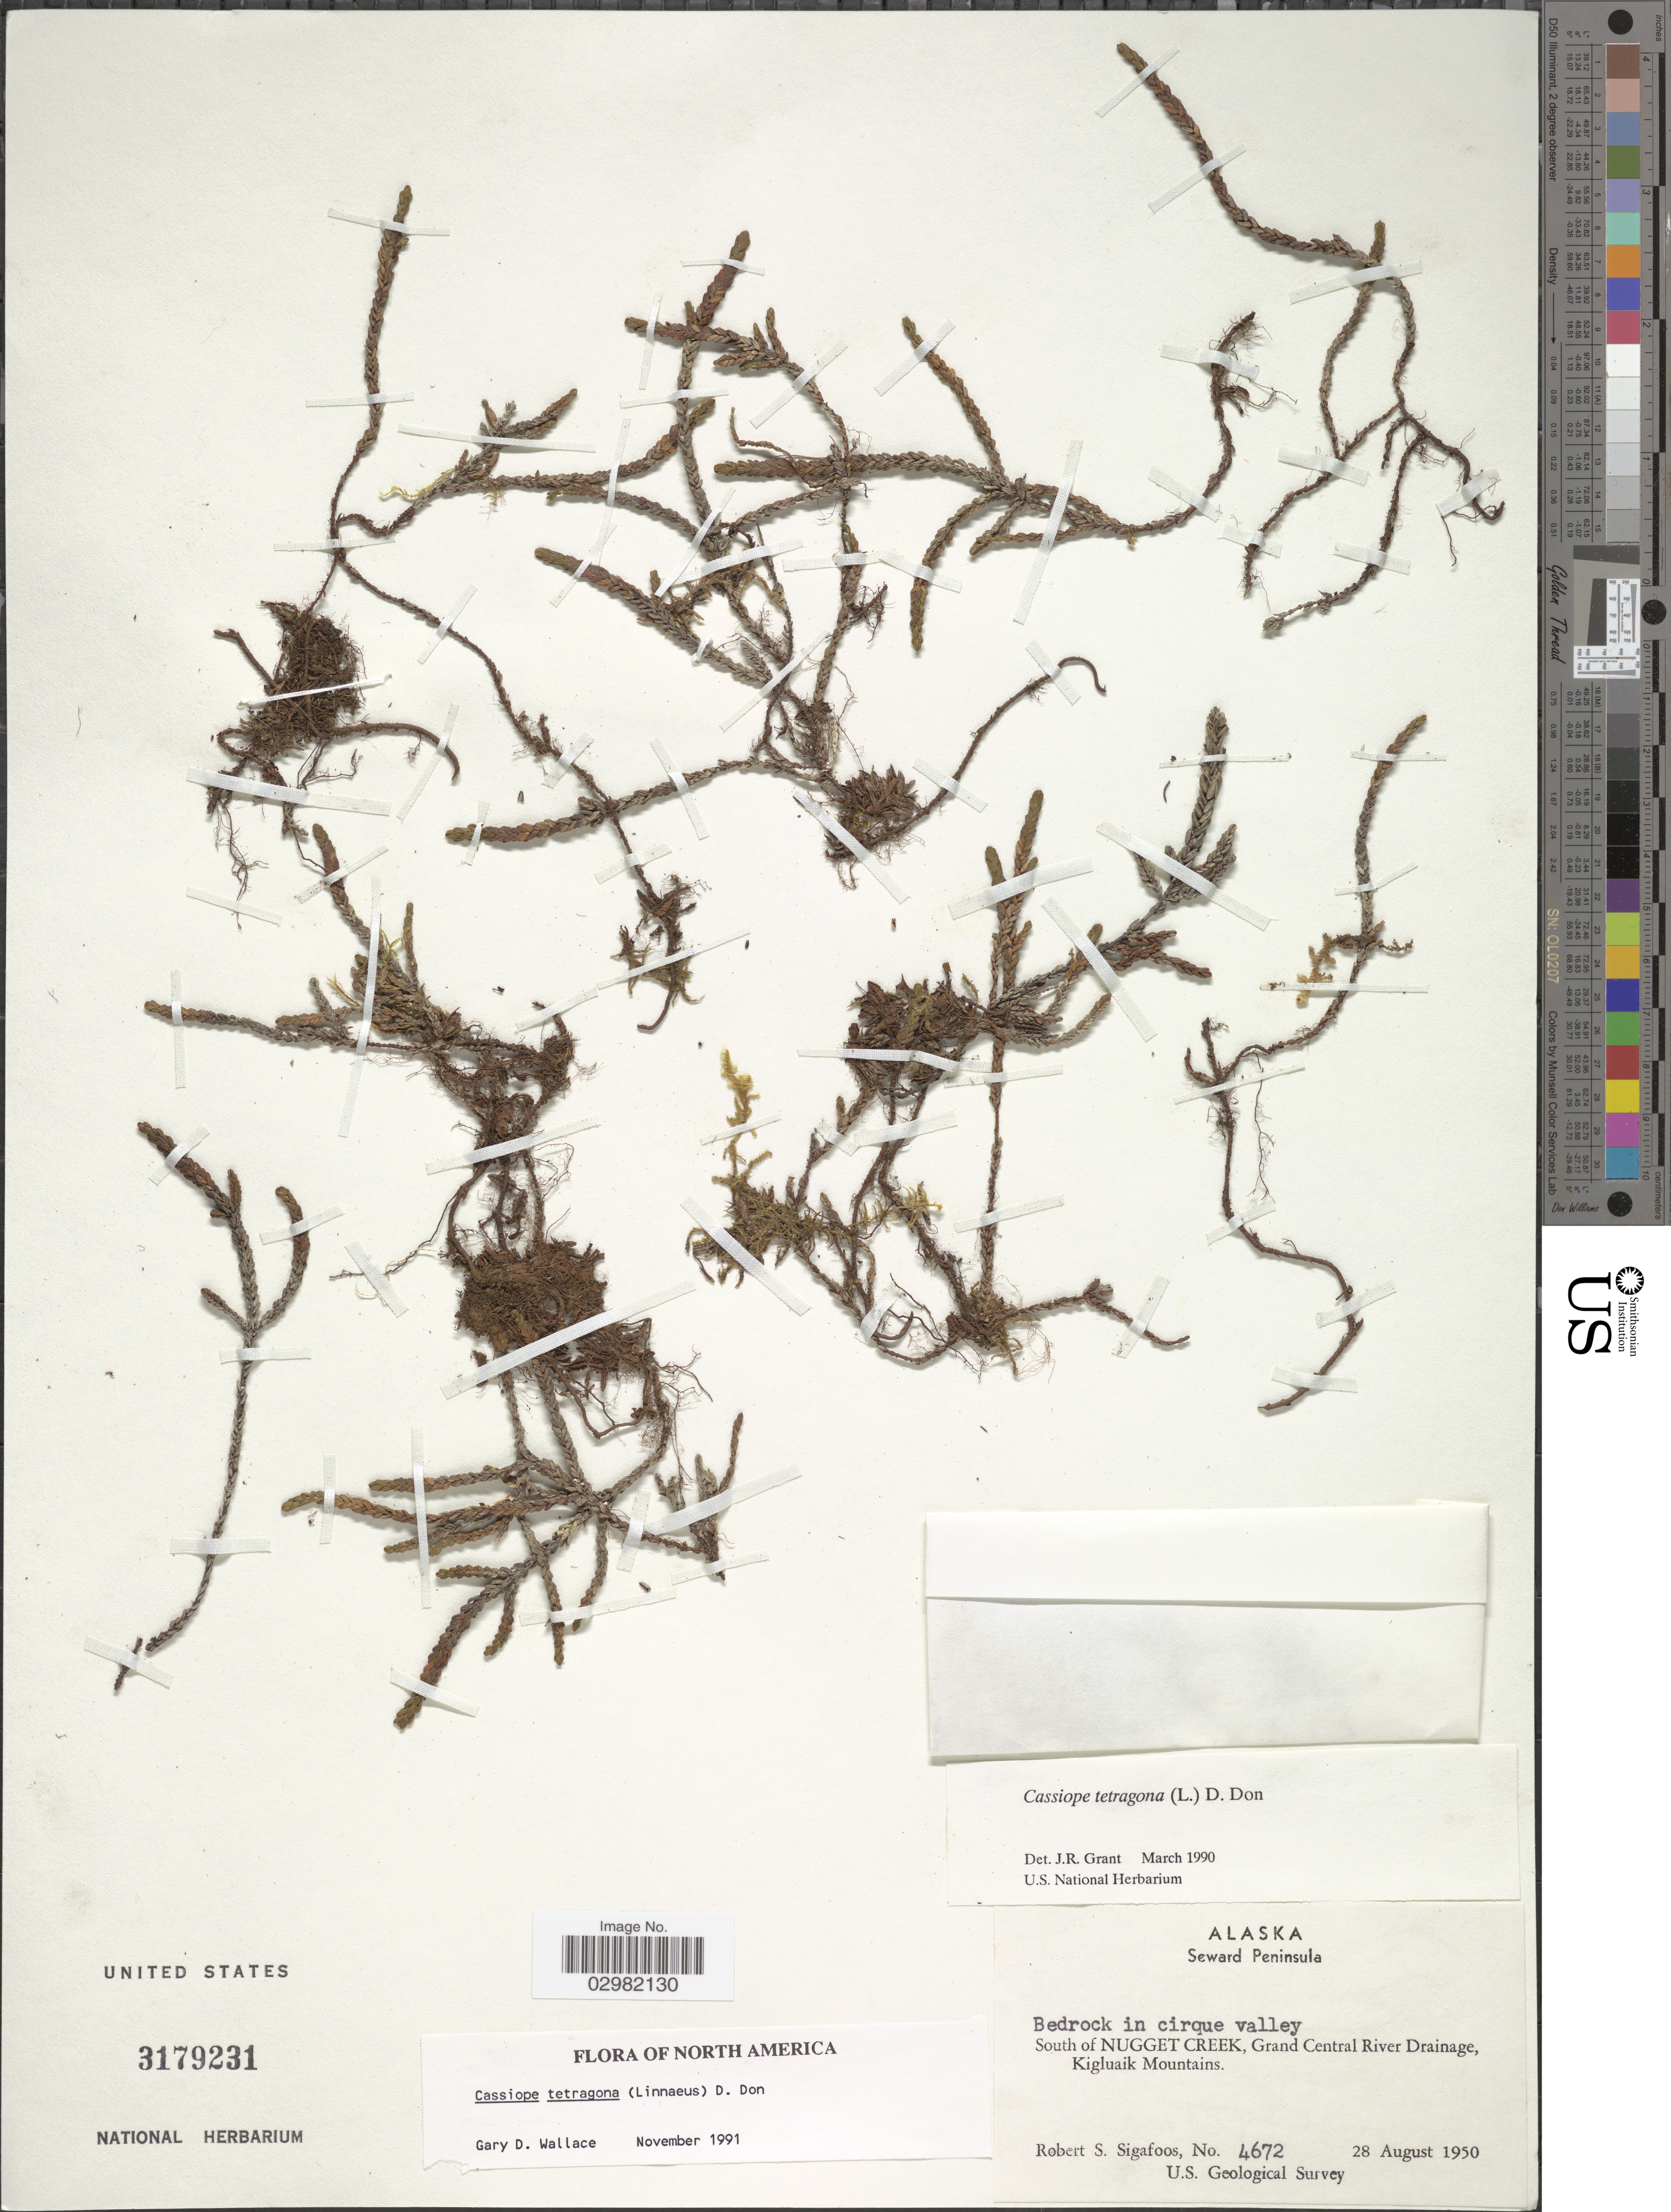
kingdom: Plantae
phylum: Tracheophyta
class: Magnoliopsida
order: Ericales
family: Ericaceae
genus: Cassiope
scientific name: Cassiope tetragona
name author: (L.) D. Don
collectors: R. Sigafoos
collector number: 4672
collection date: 1950-08-28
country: United States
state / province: Alaska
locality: Seward Peninsula. South of Nugget Creek, Grand Central River Drainage, Kigluaik Mountains.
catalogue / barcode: US 3179231